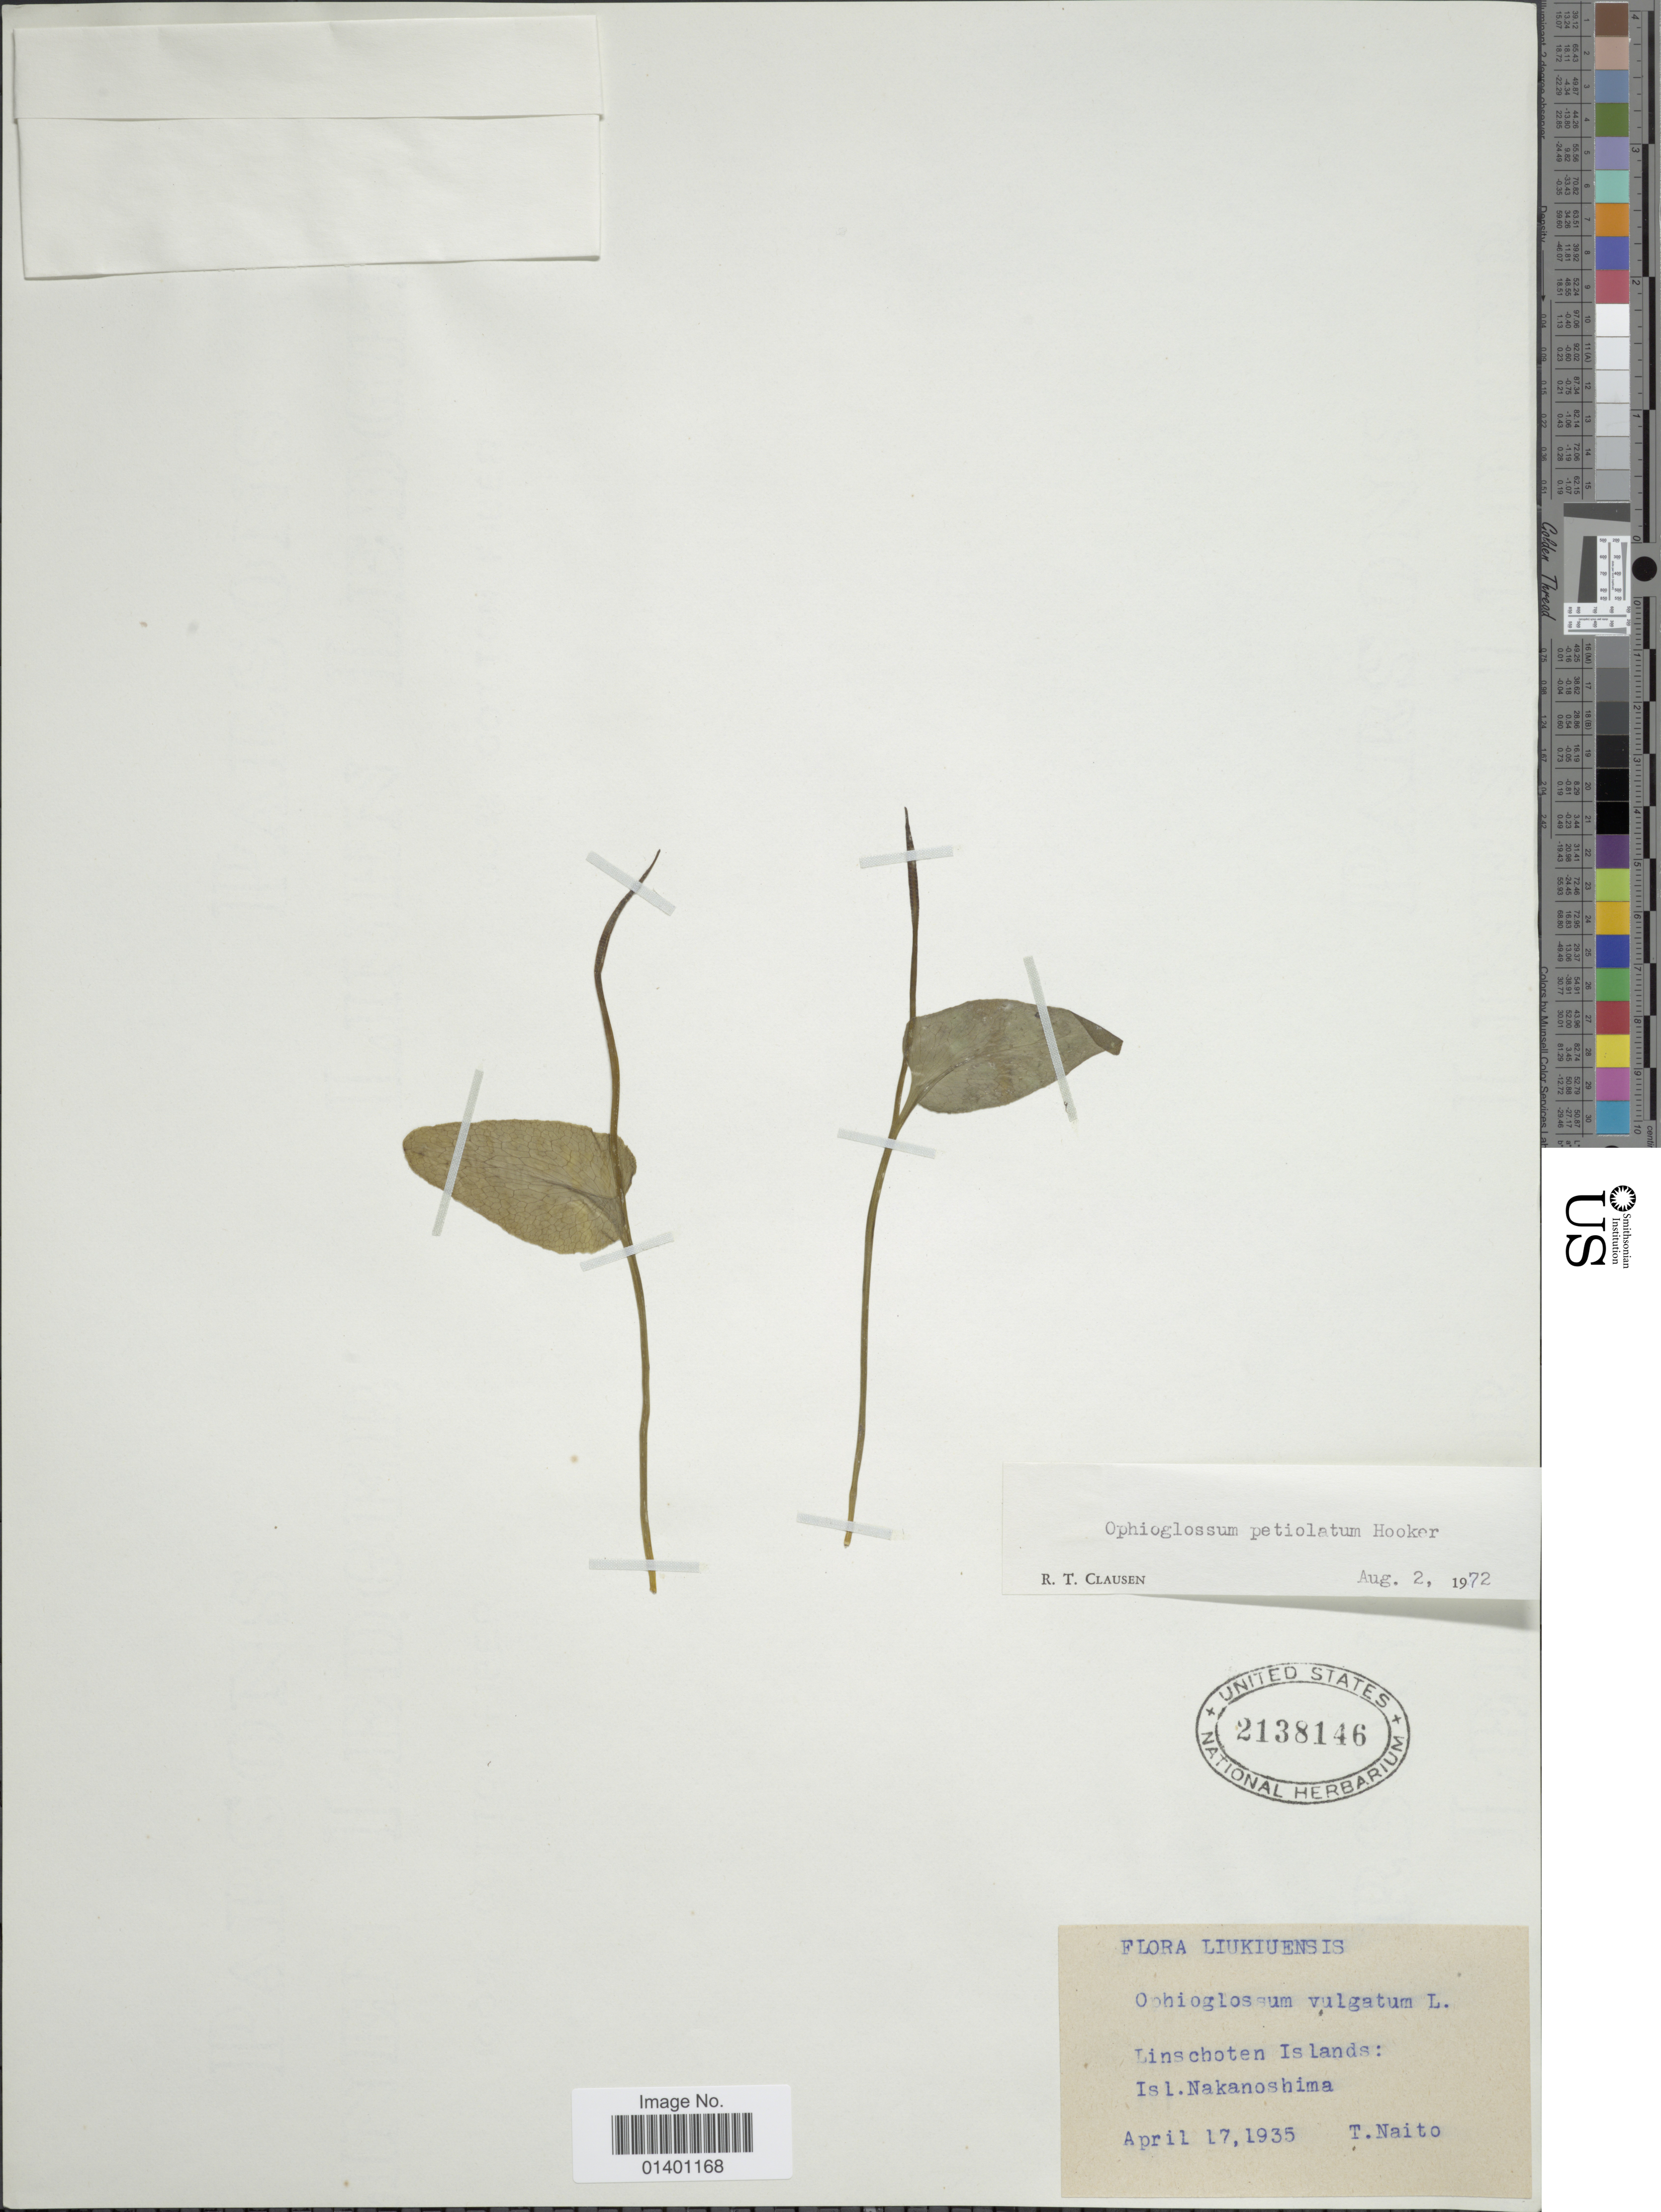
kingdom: Plantae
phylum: Tracheophyta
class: Polypodiopsida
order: Ophioglossales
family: Ophioglossaceae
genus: Ophioglossum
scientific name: Ophioglossum petiolatum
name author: Hook.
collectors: T. Naito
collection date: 1935-04-17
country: Japan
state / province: Kagosima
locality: Linschoten islands: Isl. Nakanoshima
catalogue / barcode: US 2138146